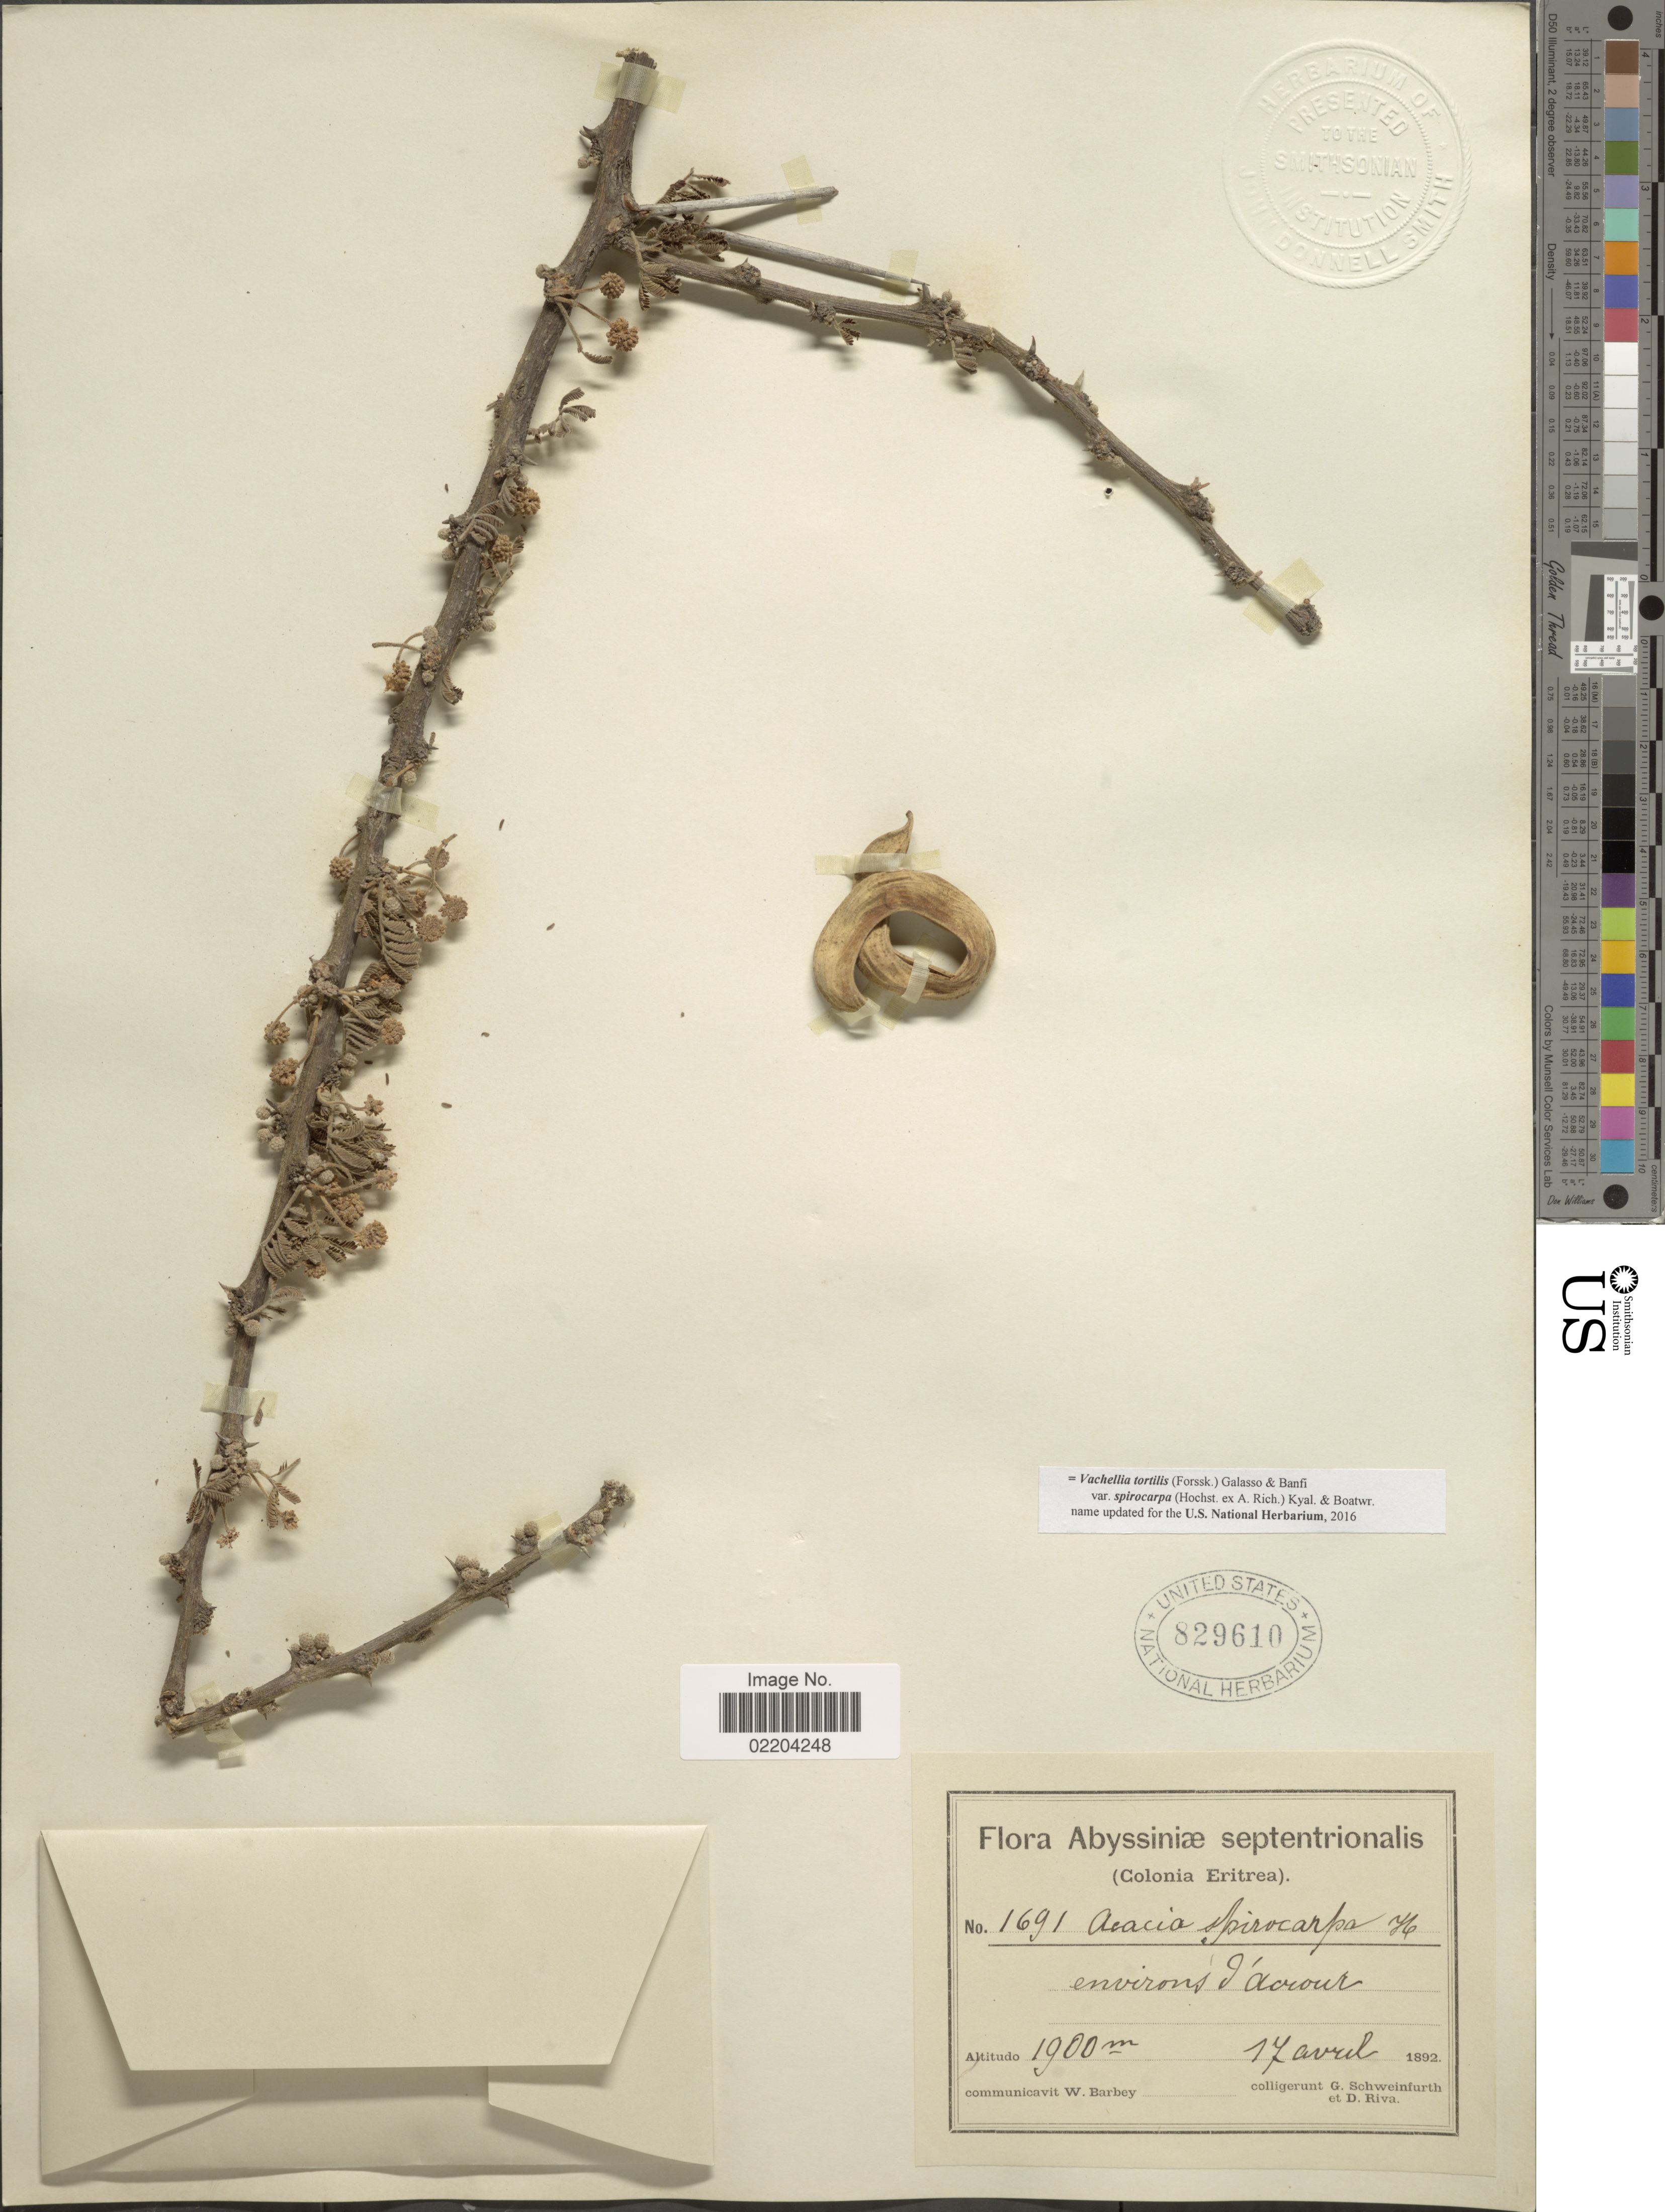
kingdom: Plantae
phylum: Tracheophyta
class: Magnoliopsida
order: Fabales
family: Fabaceae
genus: Vachellia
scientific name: Vachellia tortilis subsp. spirocarpa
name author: (Hochst. ex A. Rich.) Kyal. & Boatwr.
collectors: G. A. Schweinfurth (herbarium) & D. Riva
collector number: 1691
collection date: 1892-04-17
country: Eritrea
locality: Abyssiniae. environs d'Acrour.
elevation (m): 1900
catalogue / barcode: US 829610